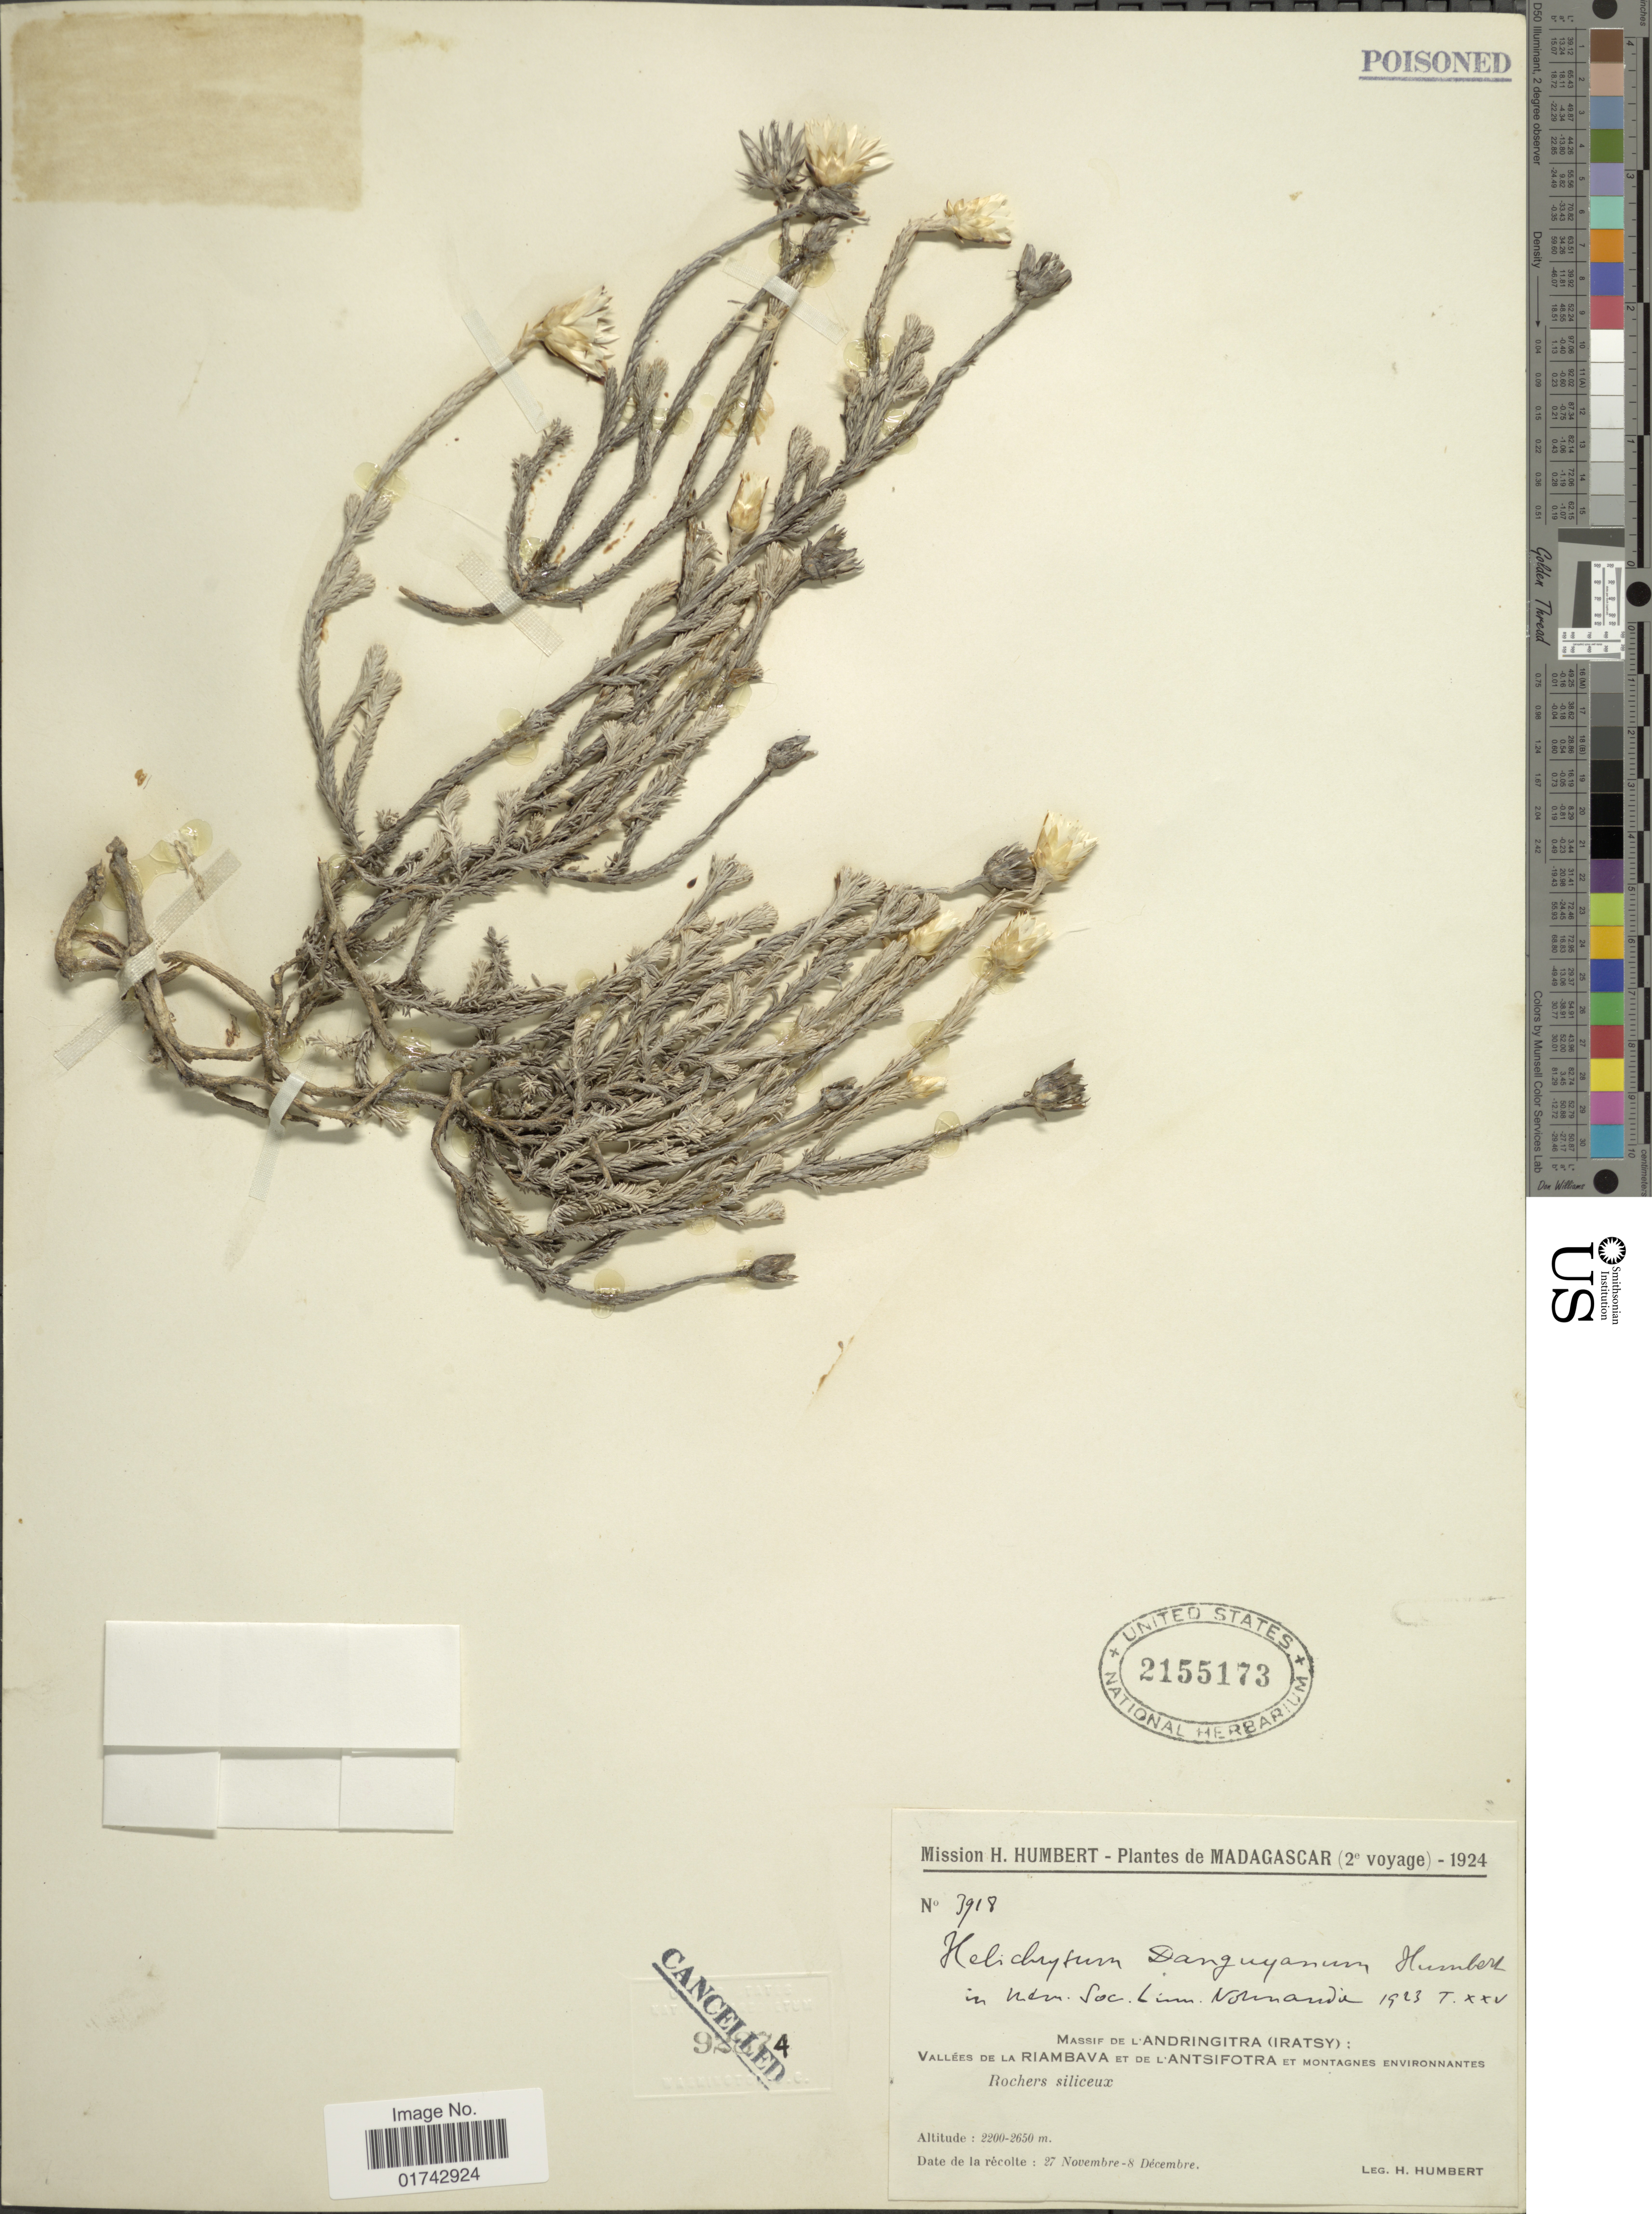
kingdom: Plantae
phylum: Tracheophyta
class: Magnoliopsida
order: Asterales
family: Asteraceae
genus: Helichrysum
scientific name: Helichrysum danguyanum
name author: Humbert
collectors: H. Humbert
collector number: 3918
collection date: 1924-11-27/1924-12-08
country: Madagascar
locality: Massif de L'Andringitra (Iratsy) Vallee de la Riambava et de L' Antsifotra et Montagnes Environnantes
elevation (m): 2200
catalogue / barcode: US 2155173